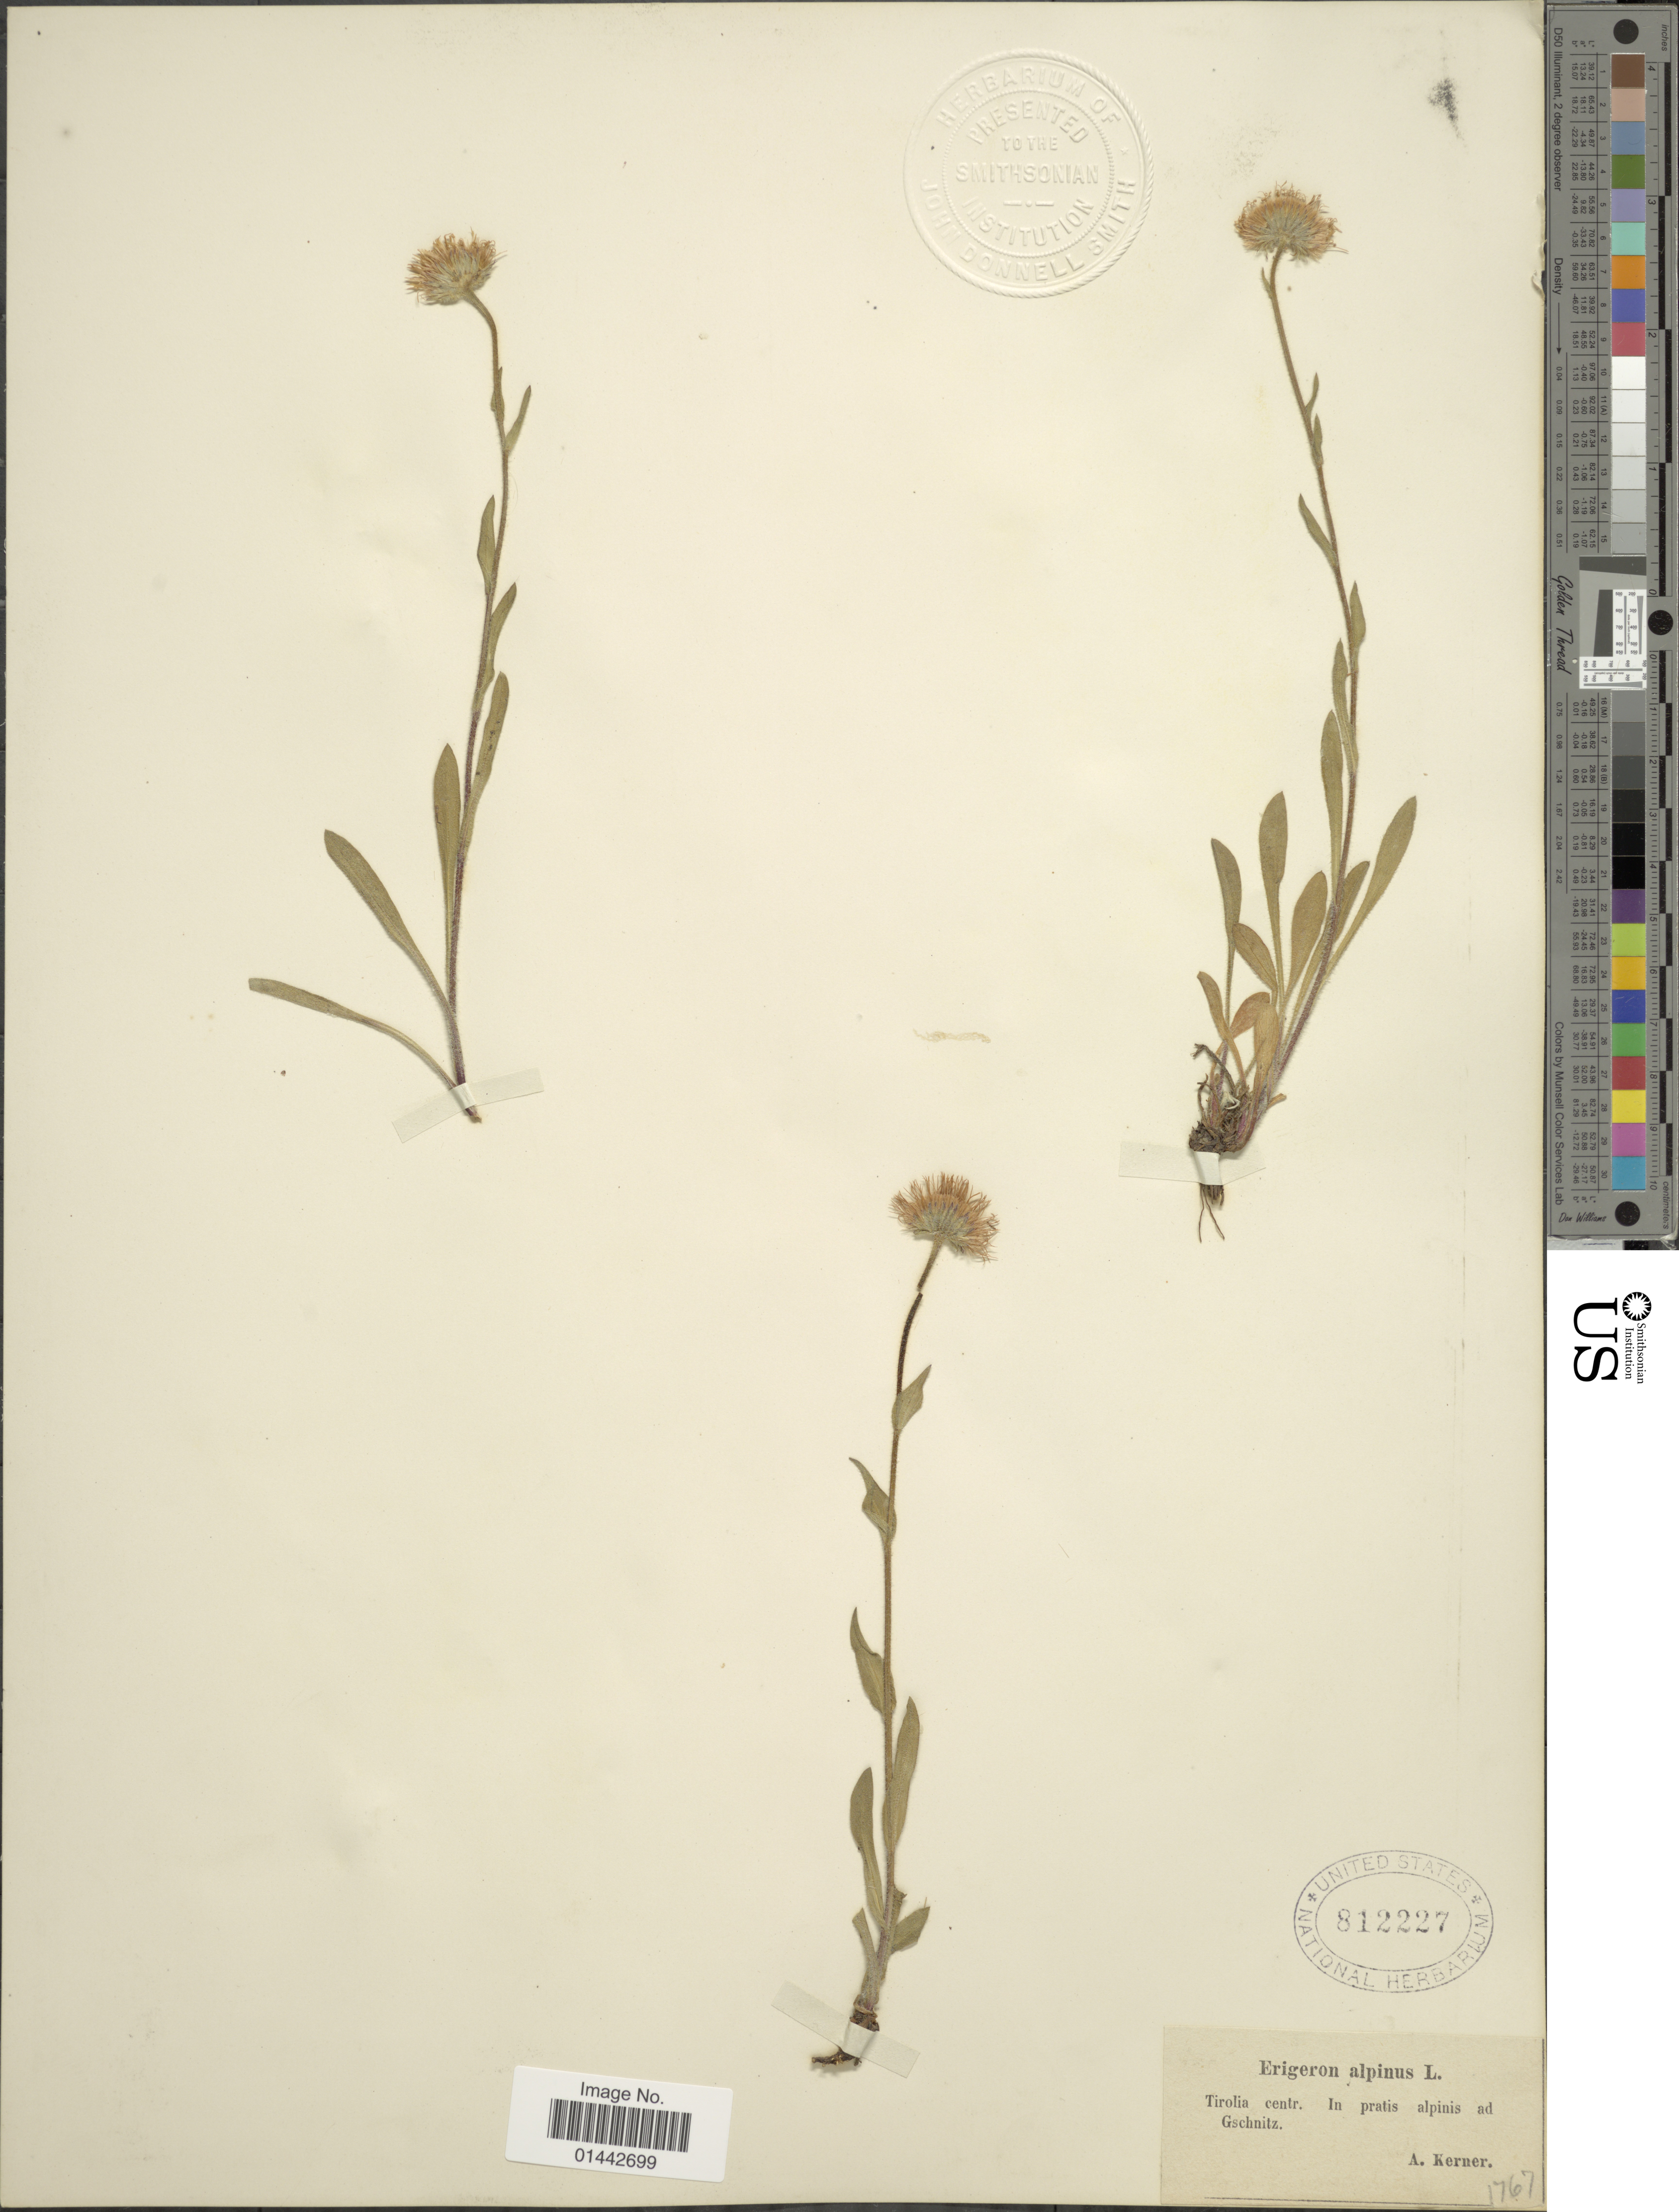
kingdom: Plantae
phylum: Tracheophyta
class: Magnoliopsida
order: Asterales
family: Asteraceae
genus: Erigeron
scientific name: Erigeron alpinus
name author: L.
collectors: A. Kerner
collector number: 1767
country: Austria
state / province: Tirol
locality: Tirolia centr. In partis alpinis ad Gschnitz.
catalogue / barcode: US 812227